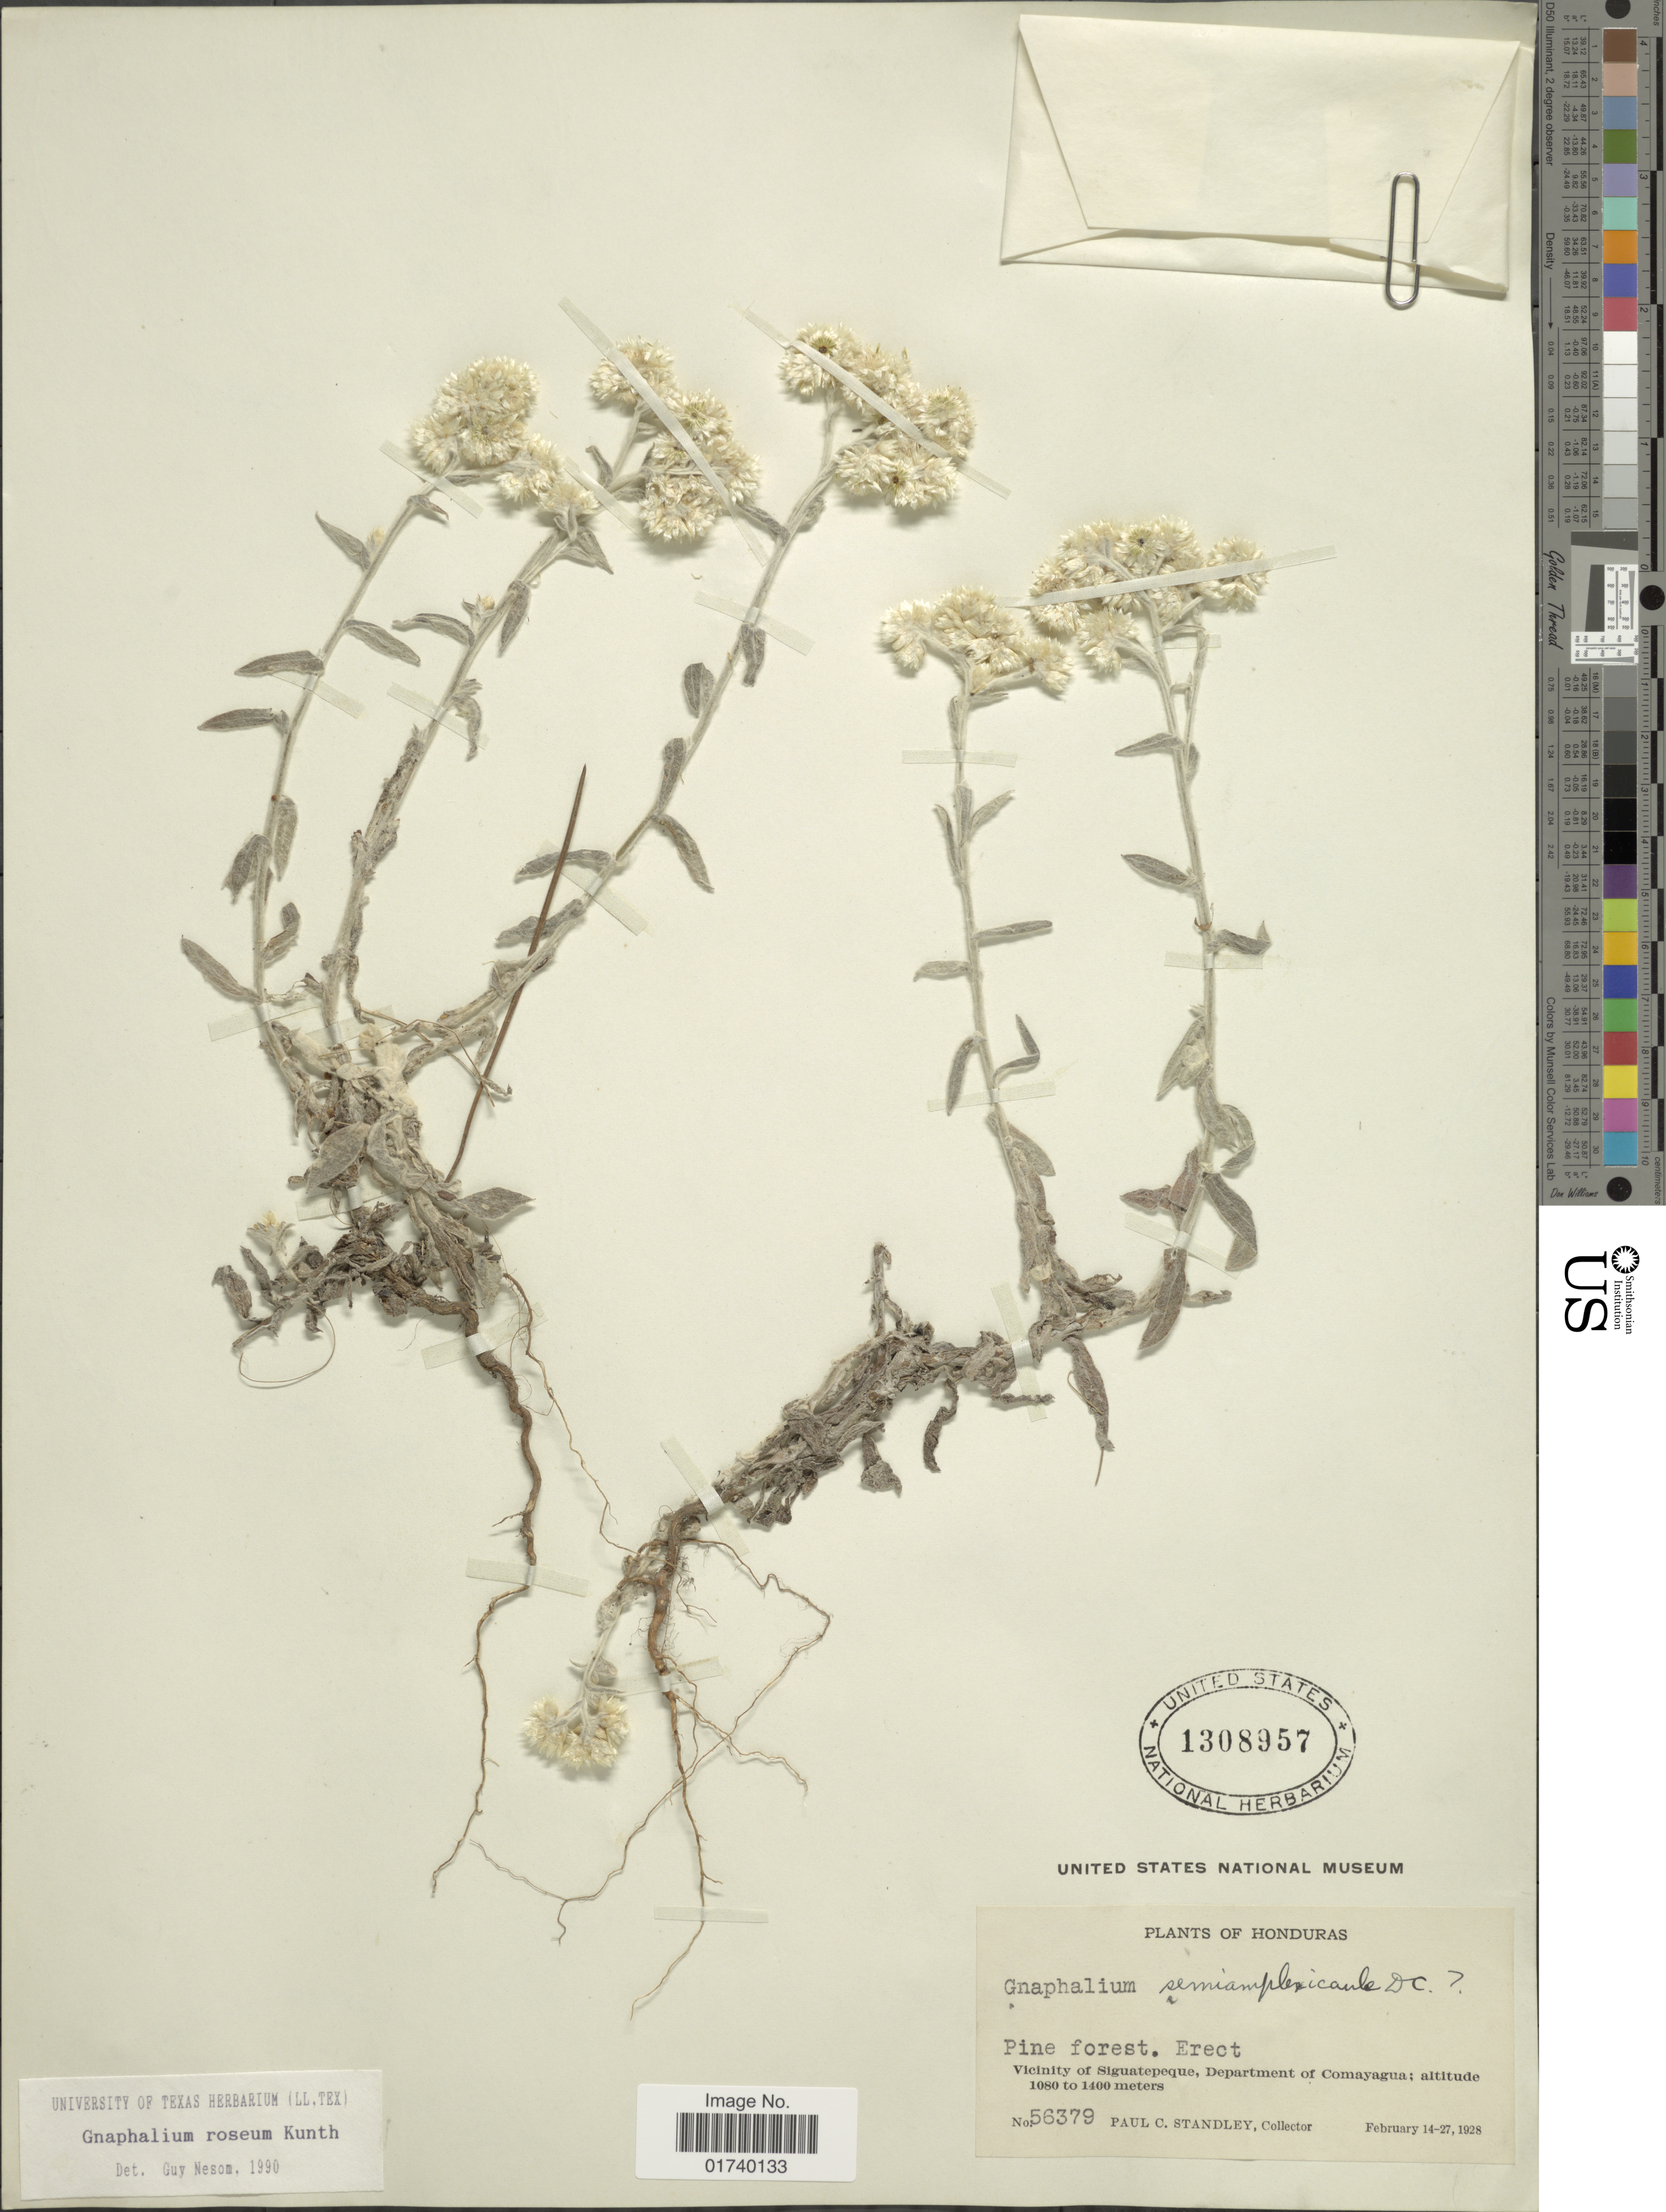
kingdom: Plantae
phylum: Tracheophyta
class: Magnoliopsida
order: Asterales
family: Asteraceae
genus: Pseudognaphalium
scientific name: Pseudognaphalium roseum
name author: (Kunth) Anderb.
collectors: P. C. Standley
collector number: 56379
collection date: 1928-02-14/1928-02-27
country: Honduras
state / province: Comayagua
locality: Vicinity of Siguatepeque, Department of Comayagua.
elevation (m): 1080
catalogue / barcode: US 1308957